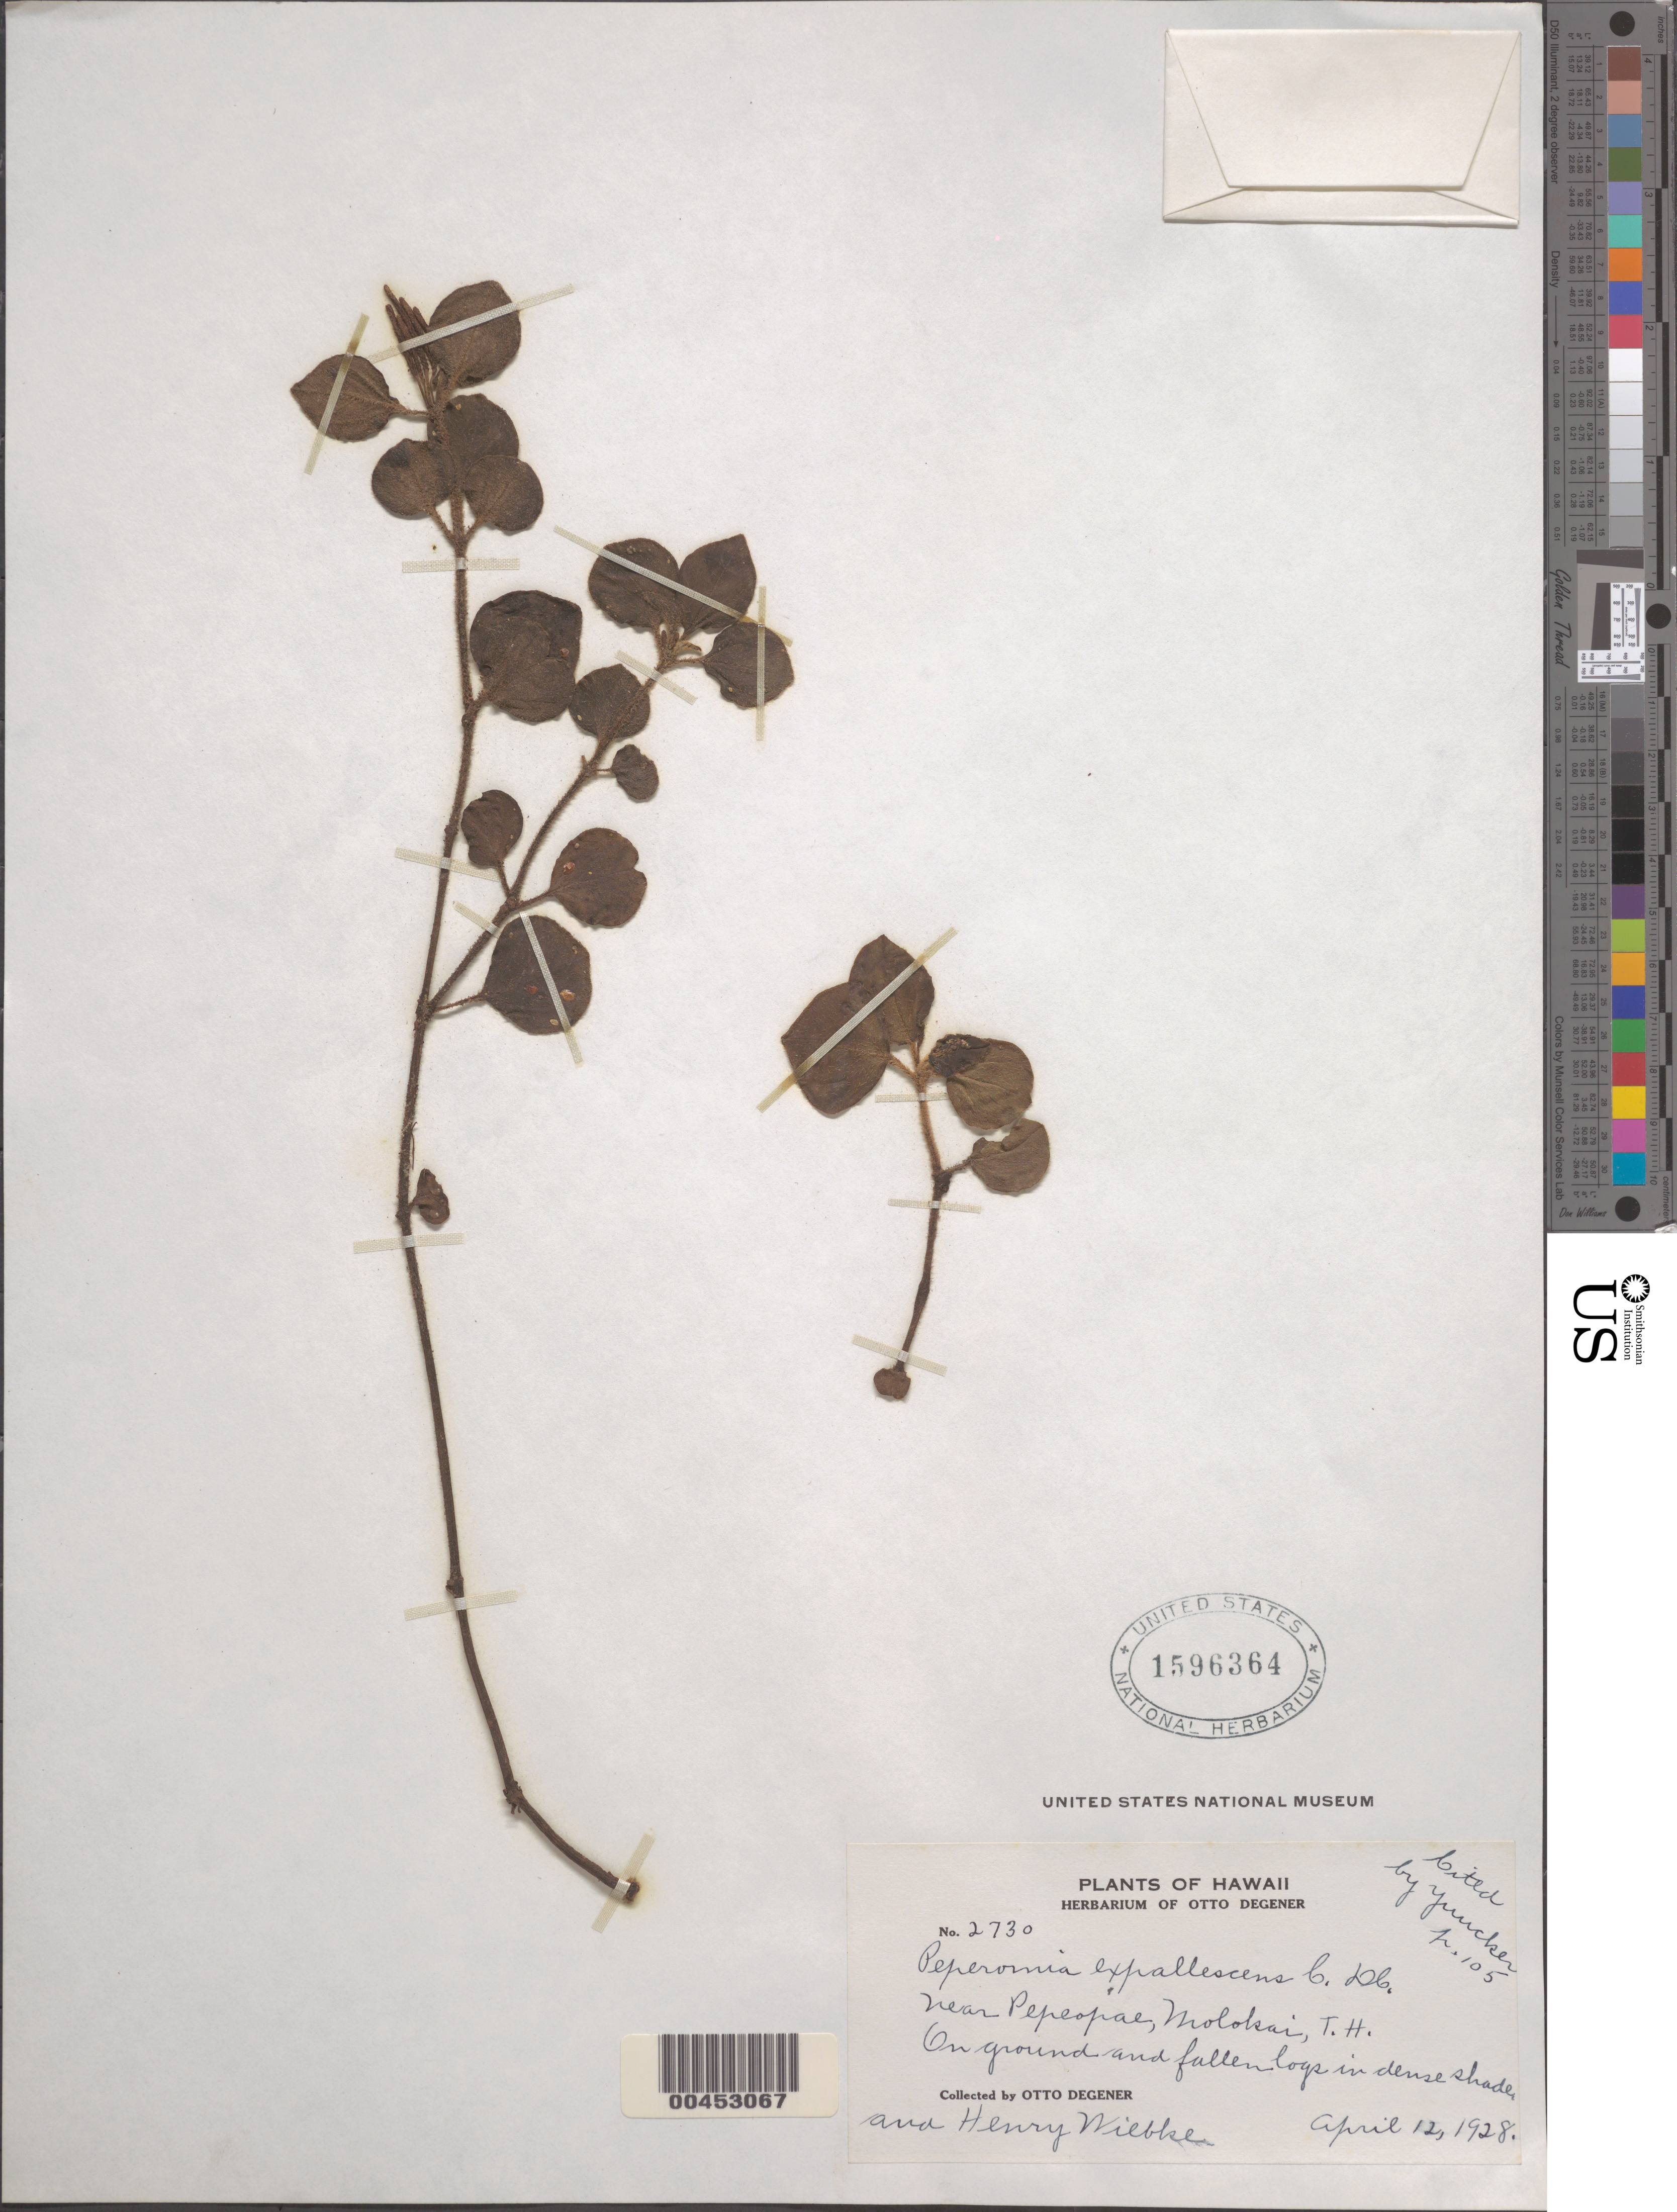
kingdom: Plantae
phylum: Tracheophyta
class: Magnoliopsida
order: Piperales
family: Piperaceae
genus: Peperomia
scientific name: Peperomia expallescens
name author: C. DC.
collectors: O. Degener & H. Wiebke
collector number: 2730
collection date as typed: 12 Apr 1928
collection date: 1928-04-12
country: United States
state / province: Hawaii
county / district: Maui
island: Moloka'i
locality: Near Pepeopae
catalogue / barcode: US 1596364